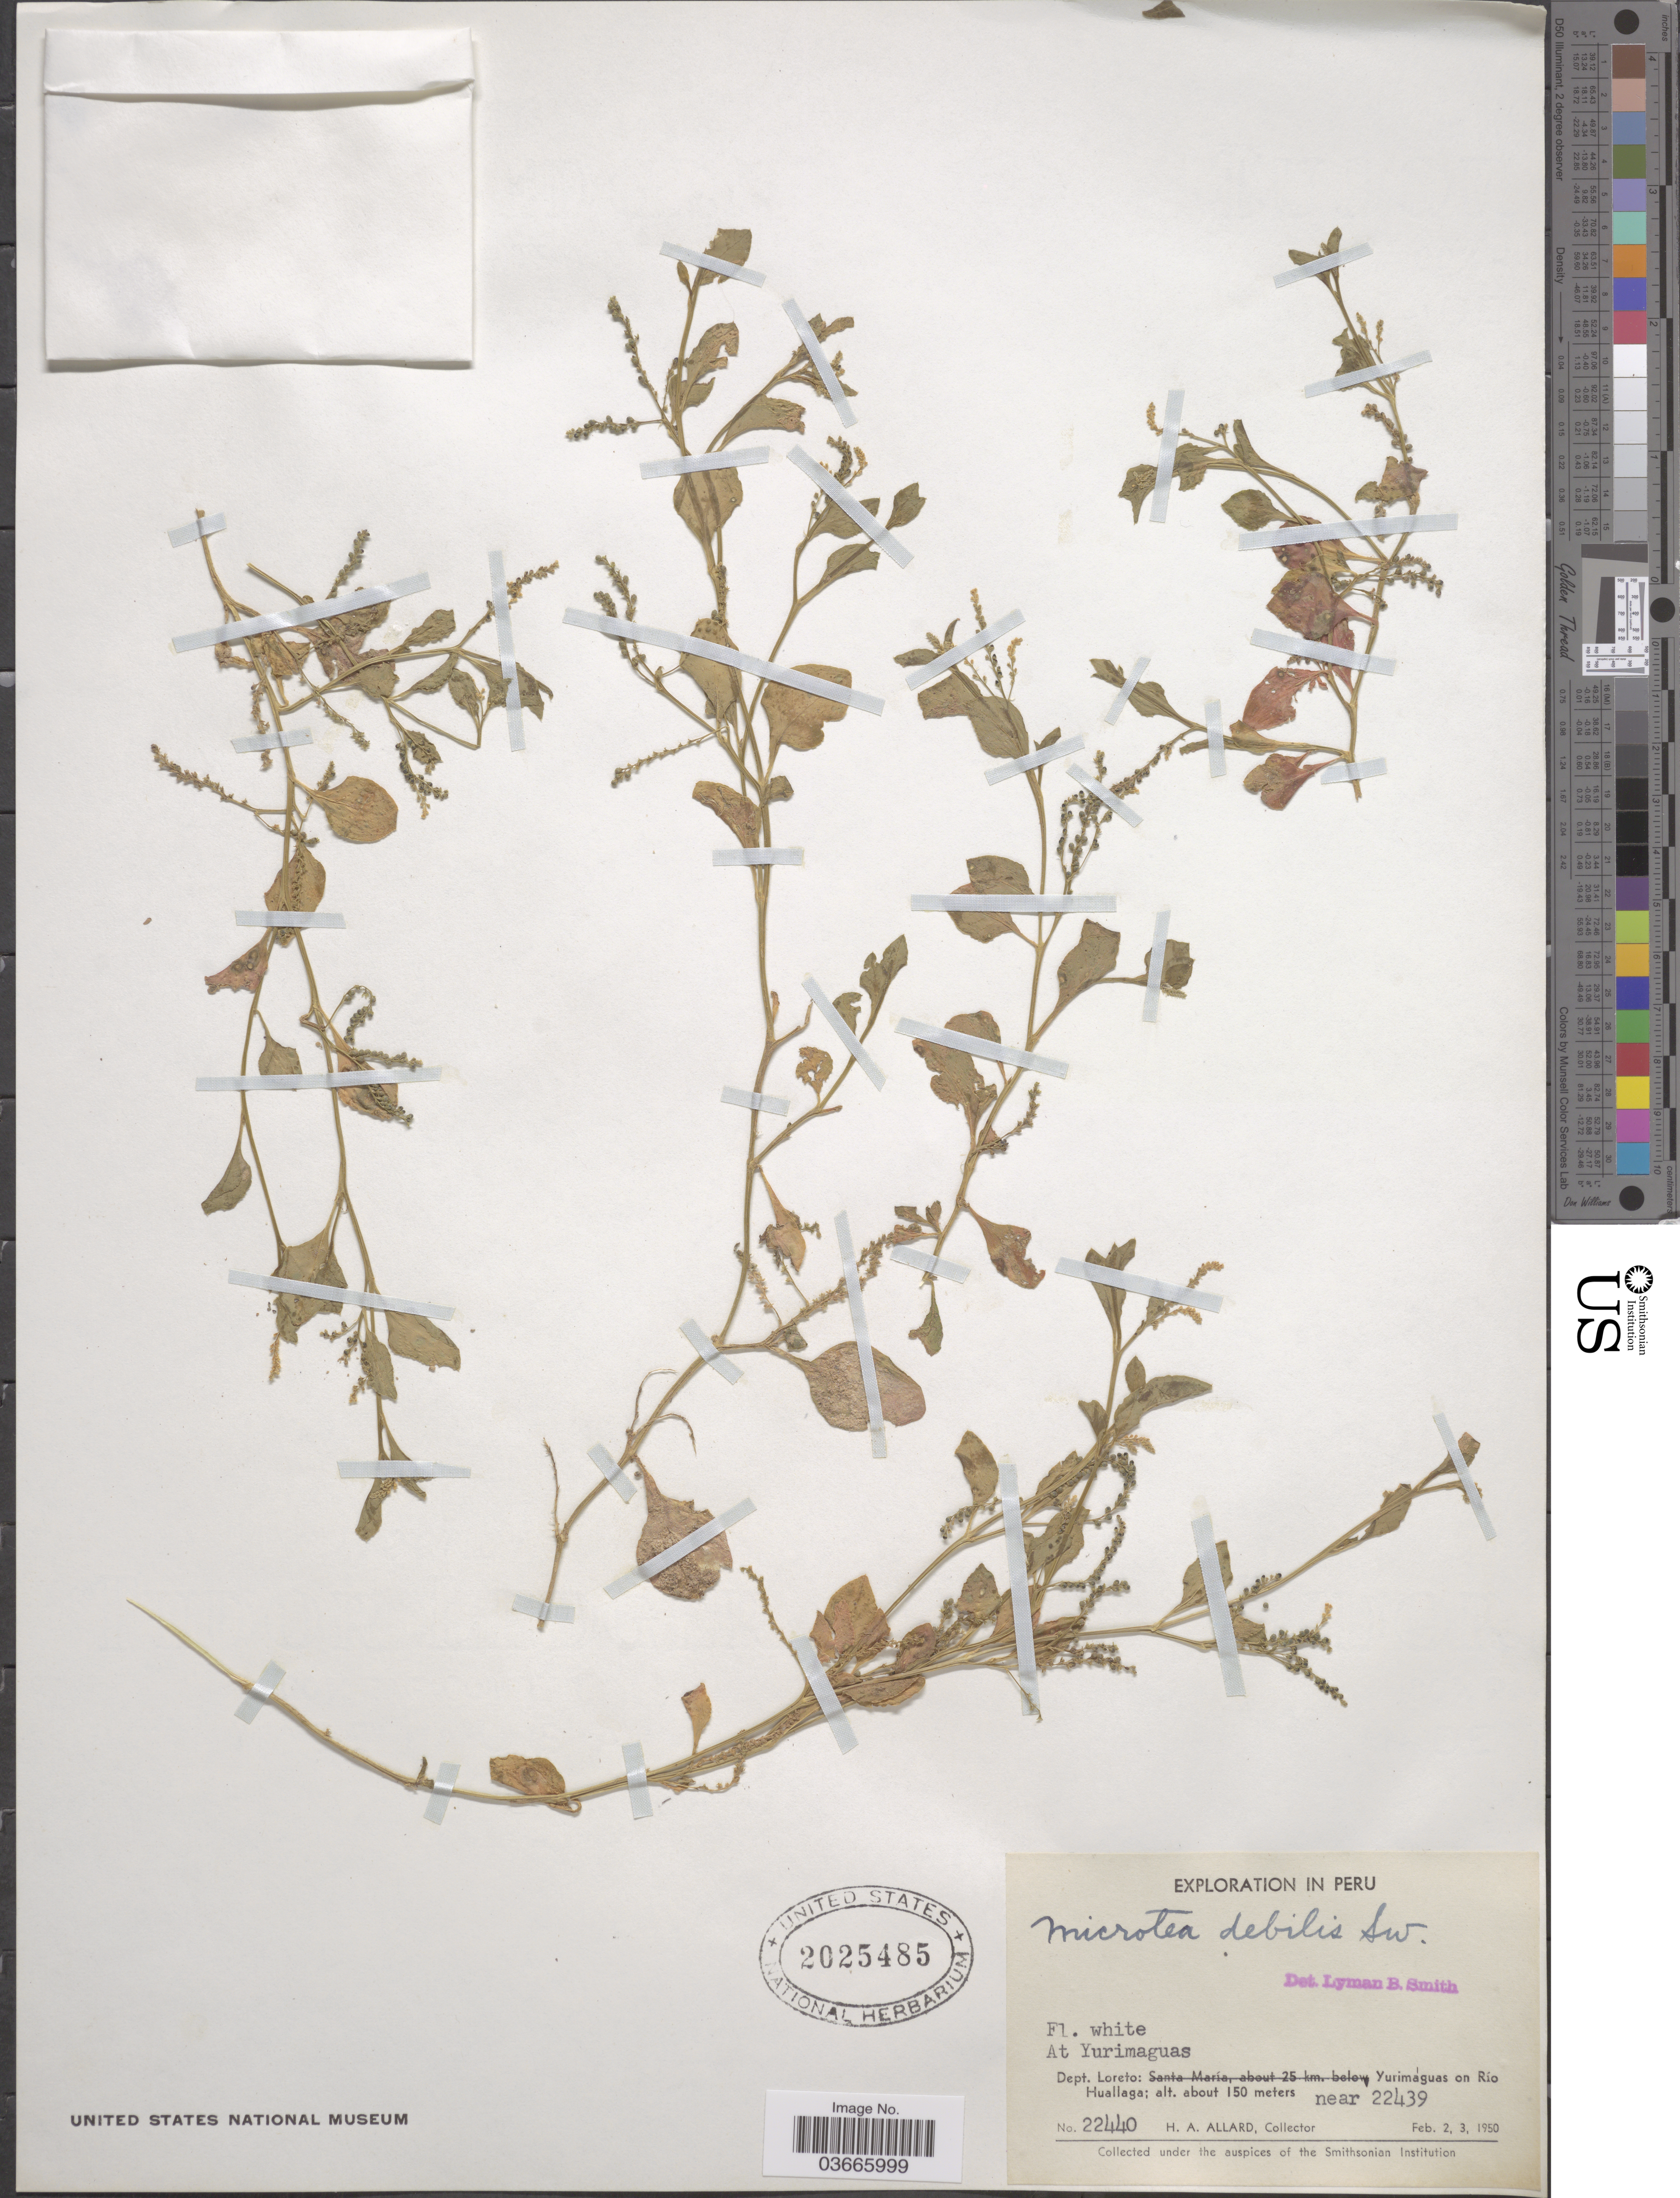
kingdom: Plantae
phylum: Tracheophyta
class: Magnoliopsida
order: Caryophyllales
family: Microteaceae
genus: Microtea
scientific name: Microtea debilis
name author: Sw.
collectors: H. A. Allard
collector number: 22440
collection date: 1950-02-02/1950-02-03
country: Peru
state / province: Loreto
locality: At Yurimaguas. Dept. Loreto: Yurimaguas on Río Huallaga. Near 22439 [unsure placement]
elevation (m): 150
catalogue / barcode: US 2025485